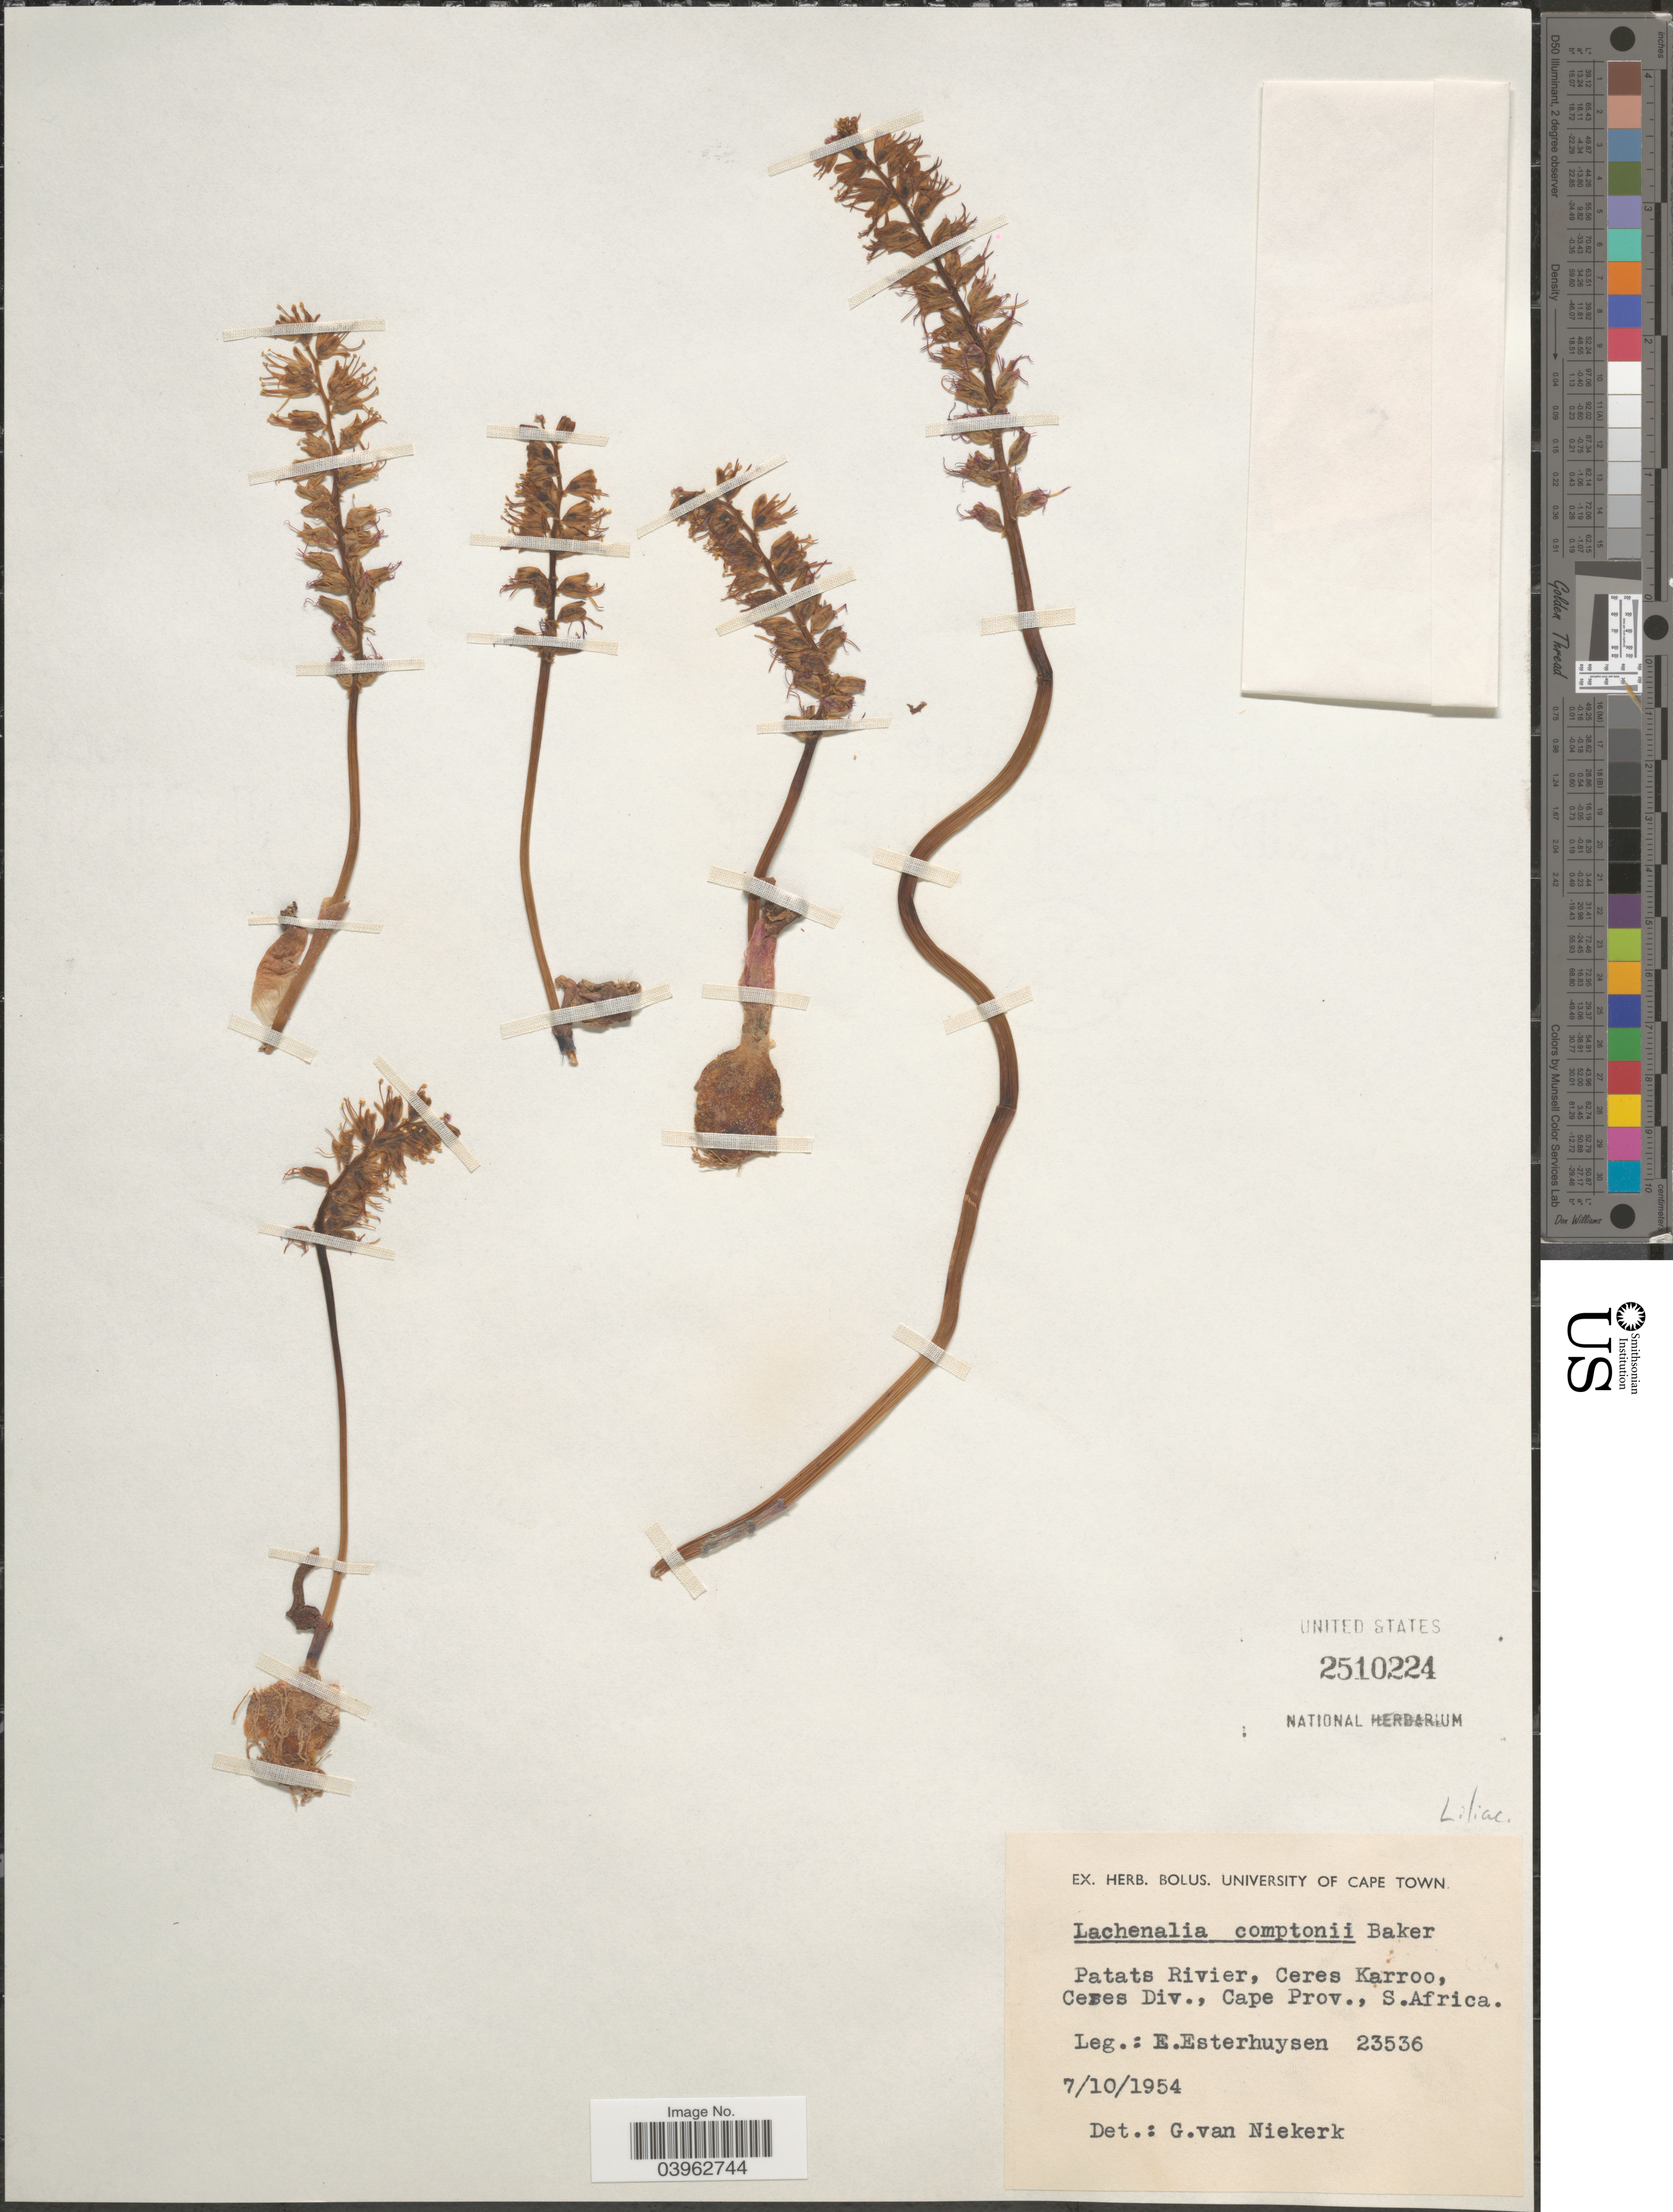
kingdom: Plantae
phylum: Tracheophyta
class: Liliopsida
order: Asparagales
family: Asparagaceae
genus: Lachenalia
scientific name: Lachenalia comptonii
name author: W.F. Barker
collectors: E. E. Esterhuysen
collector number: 23536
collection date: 1954-10-07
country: South Africa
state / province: Western Cape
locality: Patats Rivier, Ceres Karroo, Ceres Div.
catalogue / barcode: US 2510224